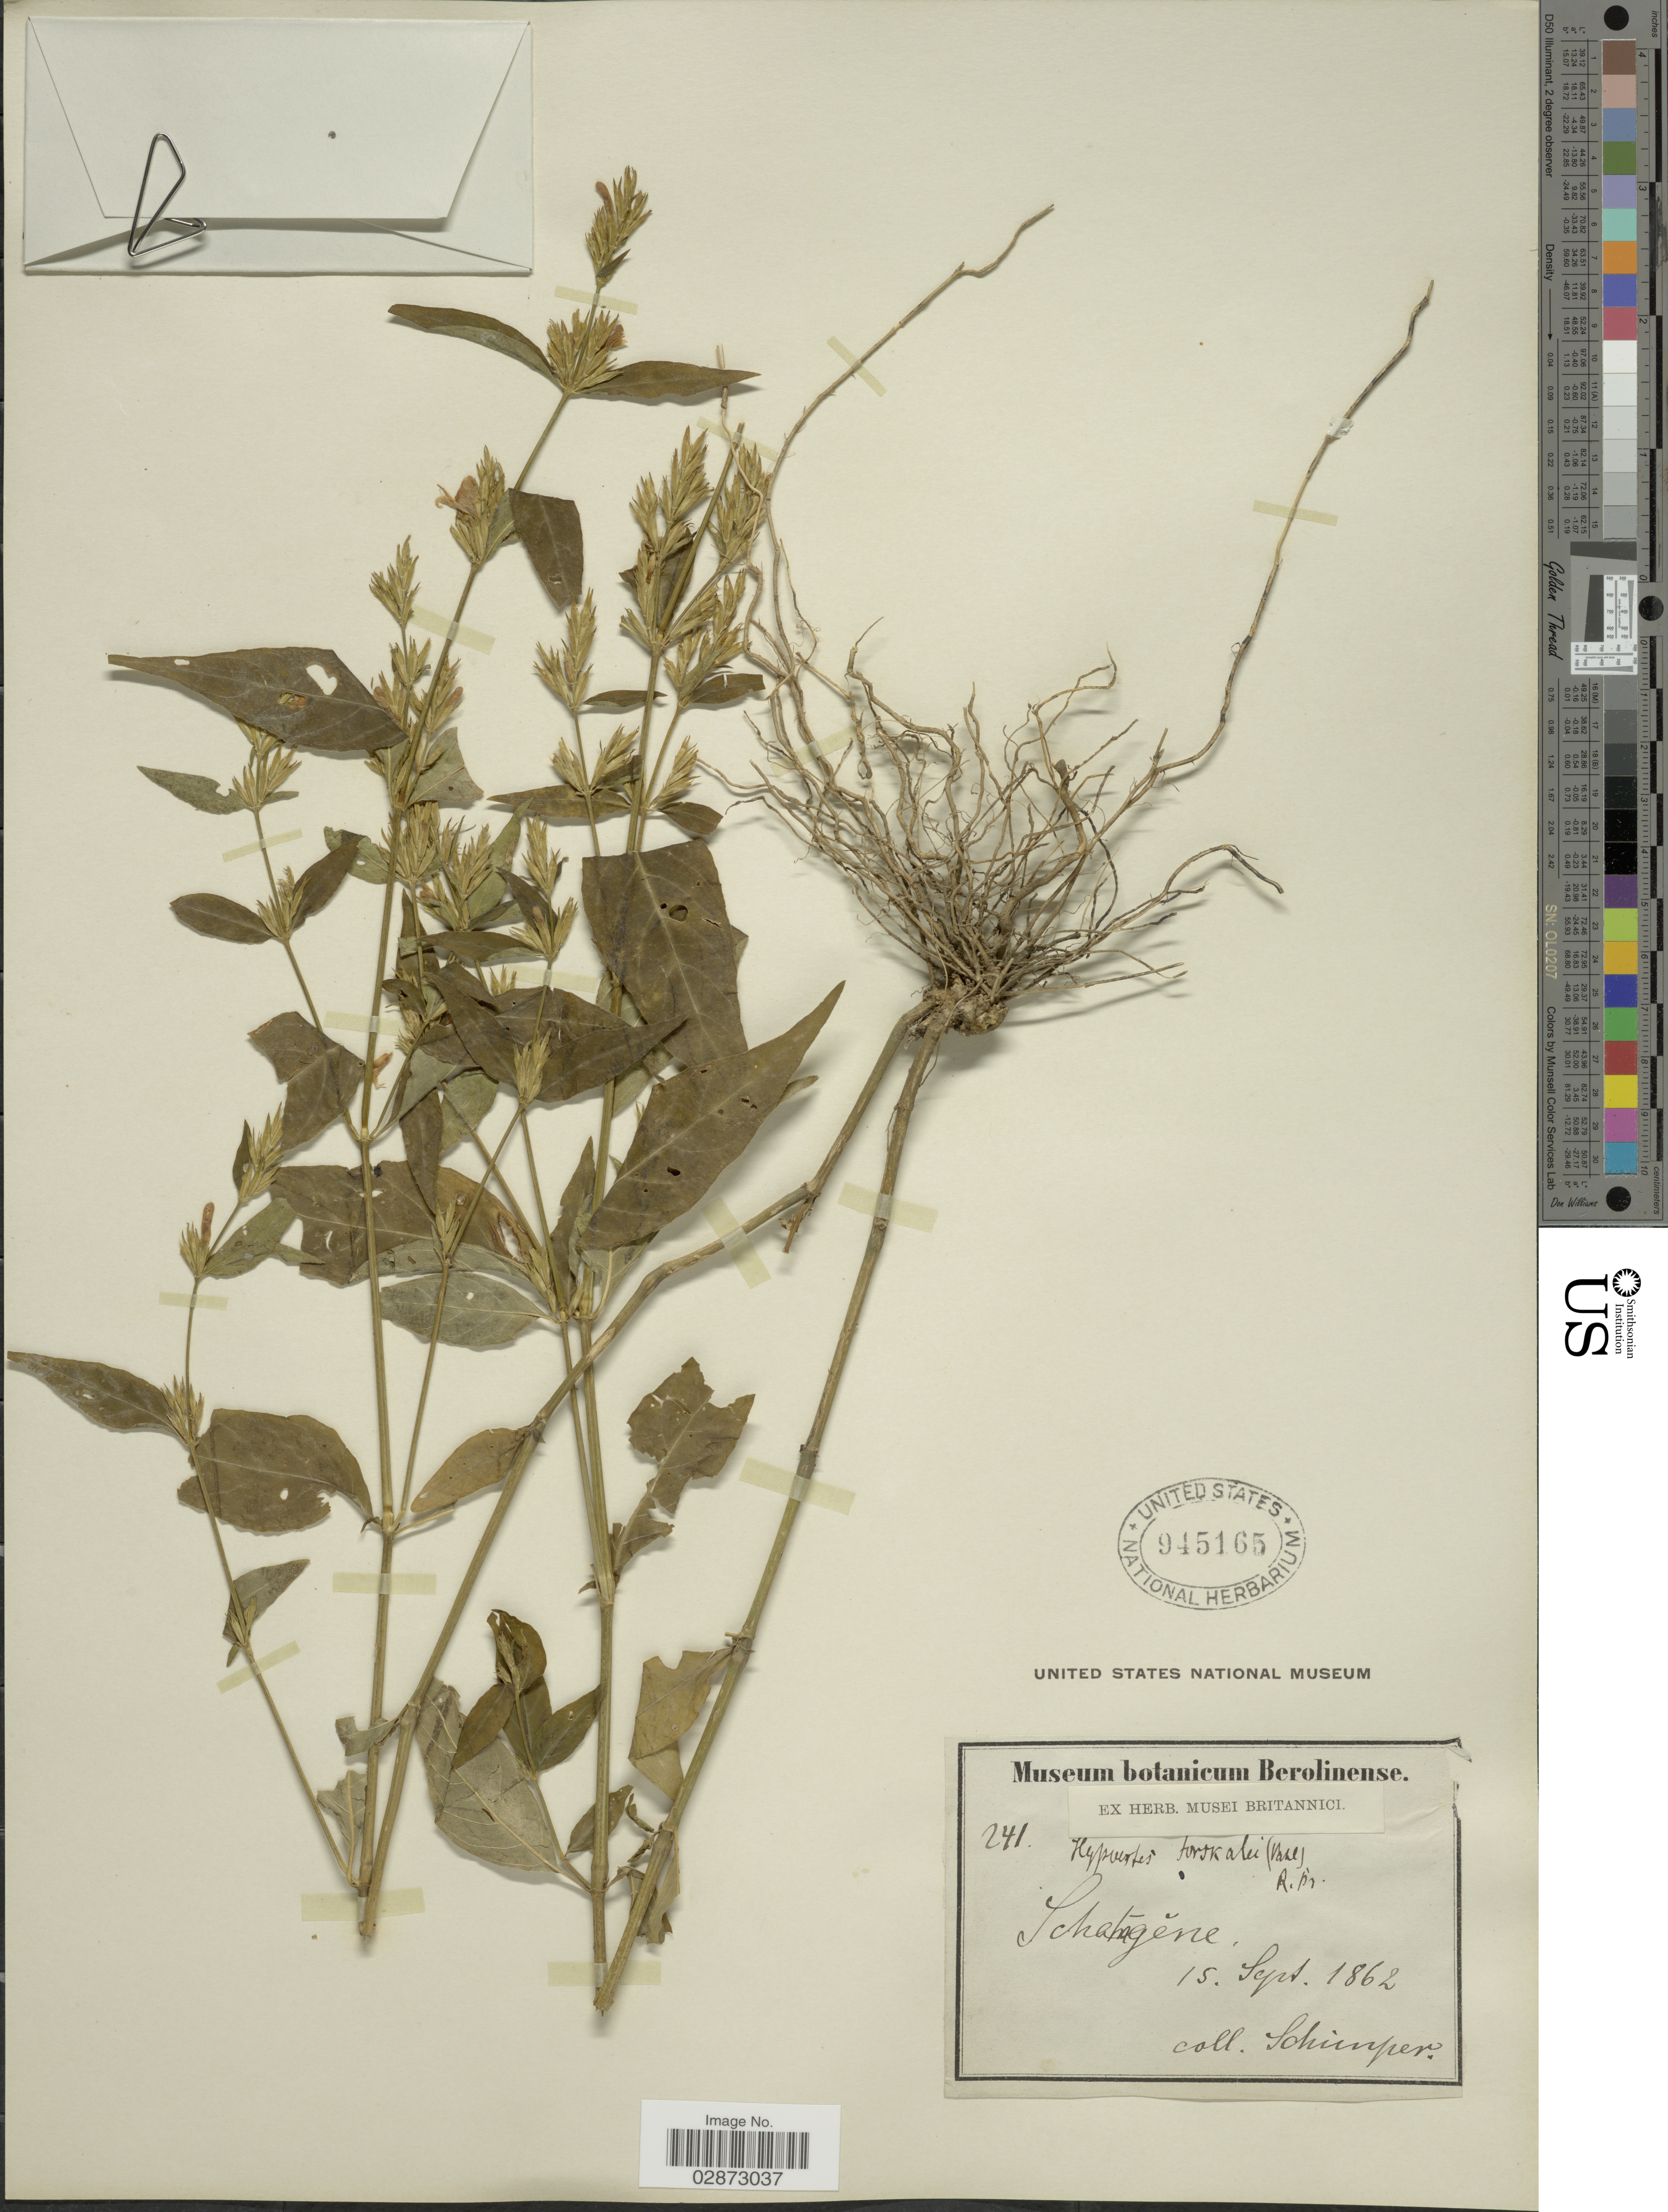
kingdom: Plantae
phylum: Tracheophyta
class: Magnoliopsida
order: Lamiales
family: Acanthaceae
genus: Hypoestes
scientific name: Hypoestes forsskaolii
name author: (Vahl) R. Br.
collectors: -. Schimper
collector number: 241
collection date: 1862-09-15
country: Eritrea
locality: Schatragene. [interpreted]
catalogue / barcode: US 945165